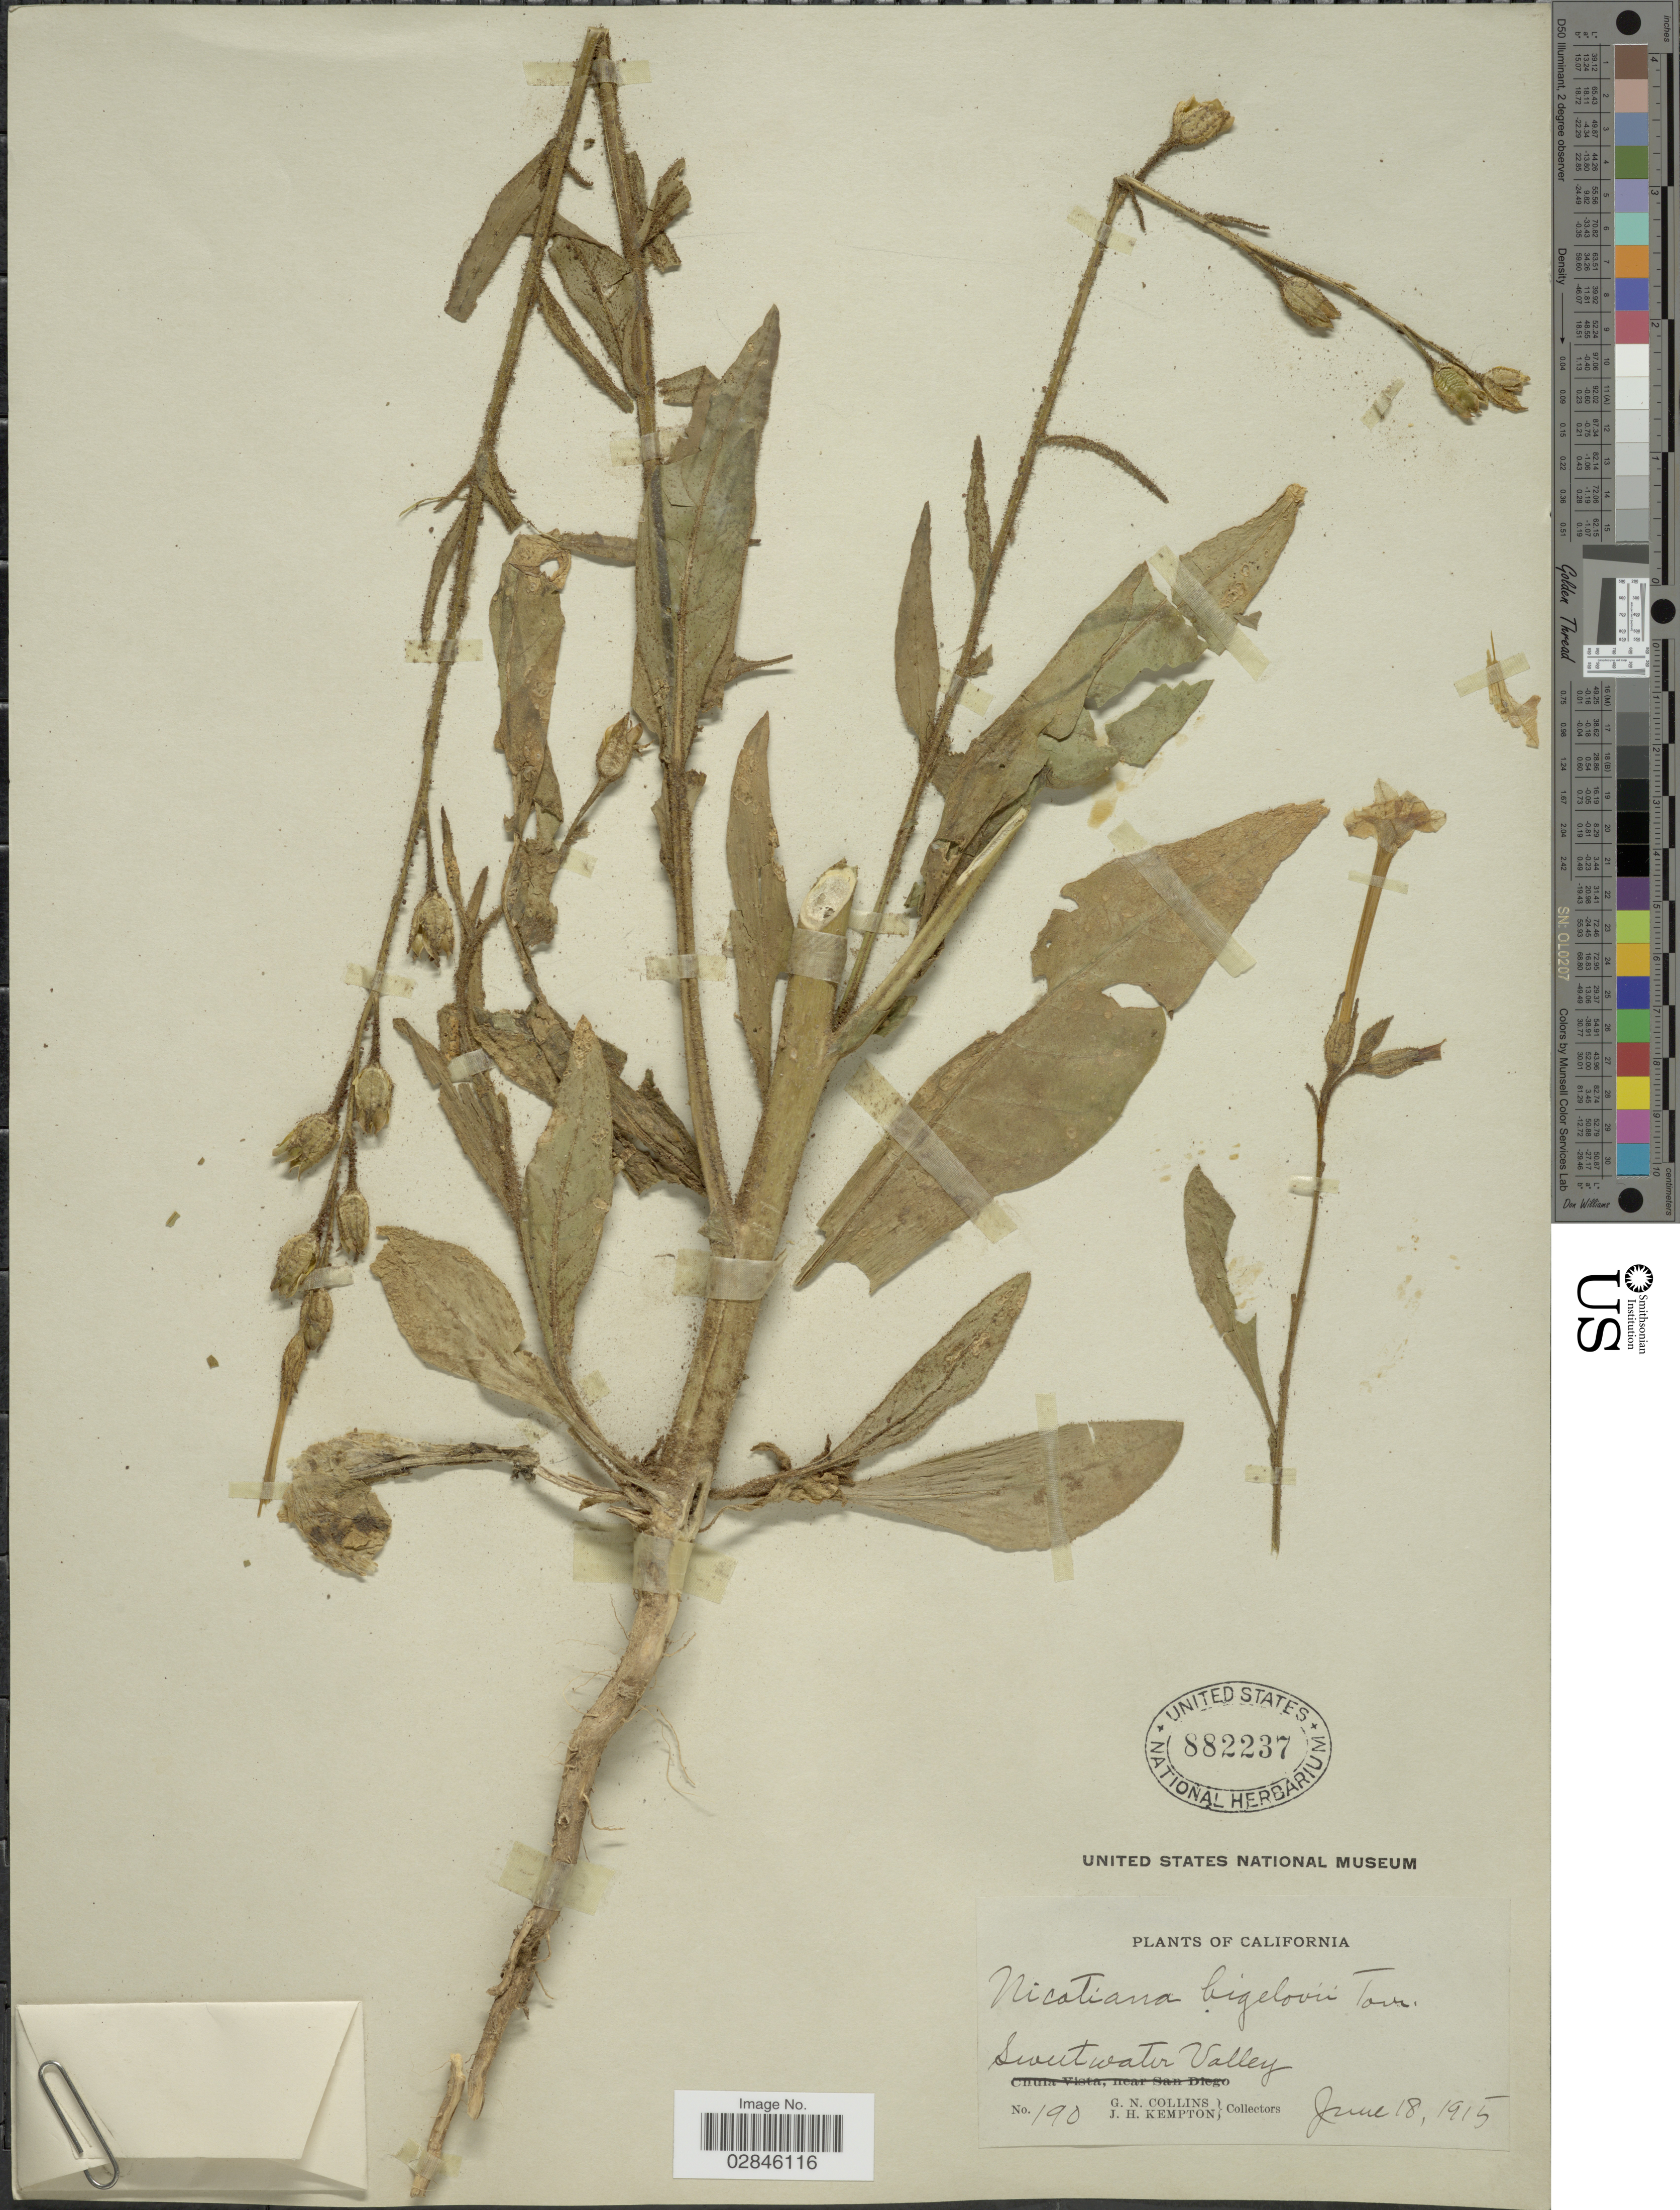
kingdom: Plantae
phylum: Tracheophyta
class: Magnoliopsida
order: Solanales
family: Solanaceae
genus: Nicotiana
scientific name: Nicotiana bigelovii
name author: S. Watson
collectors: G. Collins & J. H. Kempton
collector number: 190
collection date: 1915-06-18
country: United States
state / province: California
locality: Sweet Water Valley.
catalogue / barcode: US 882237